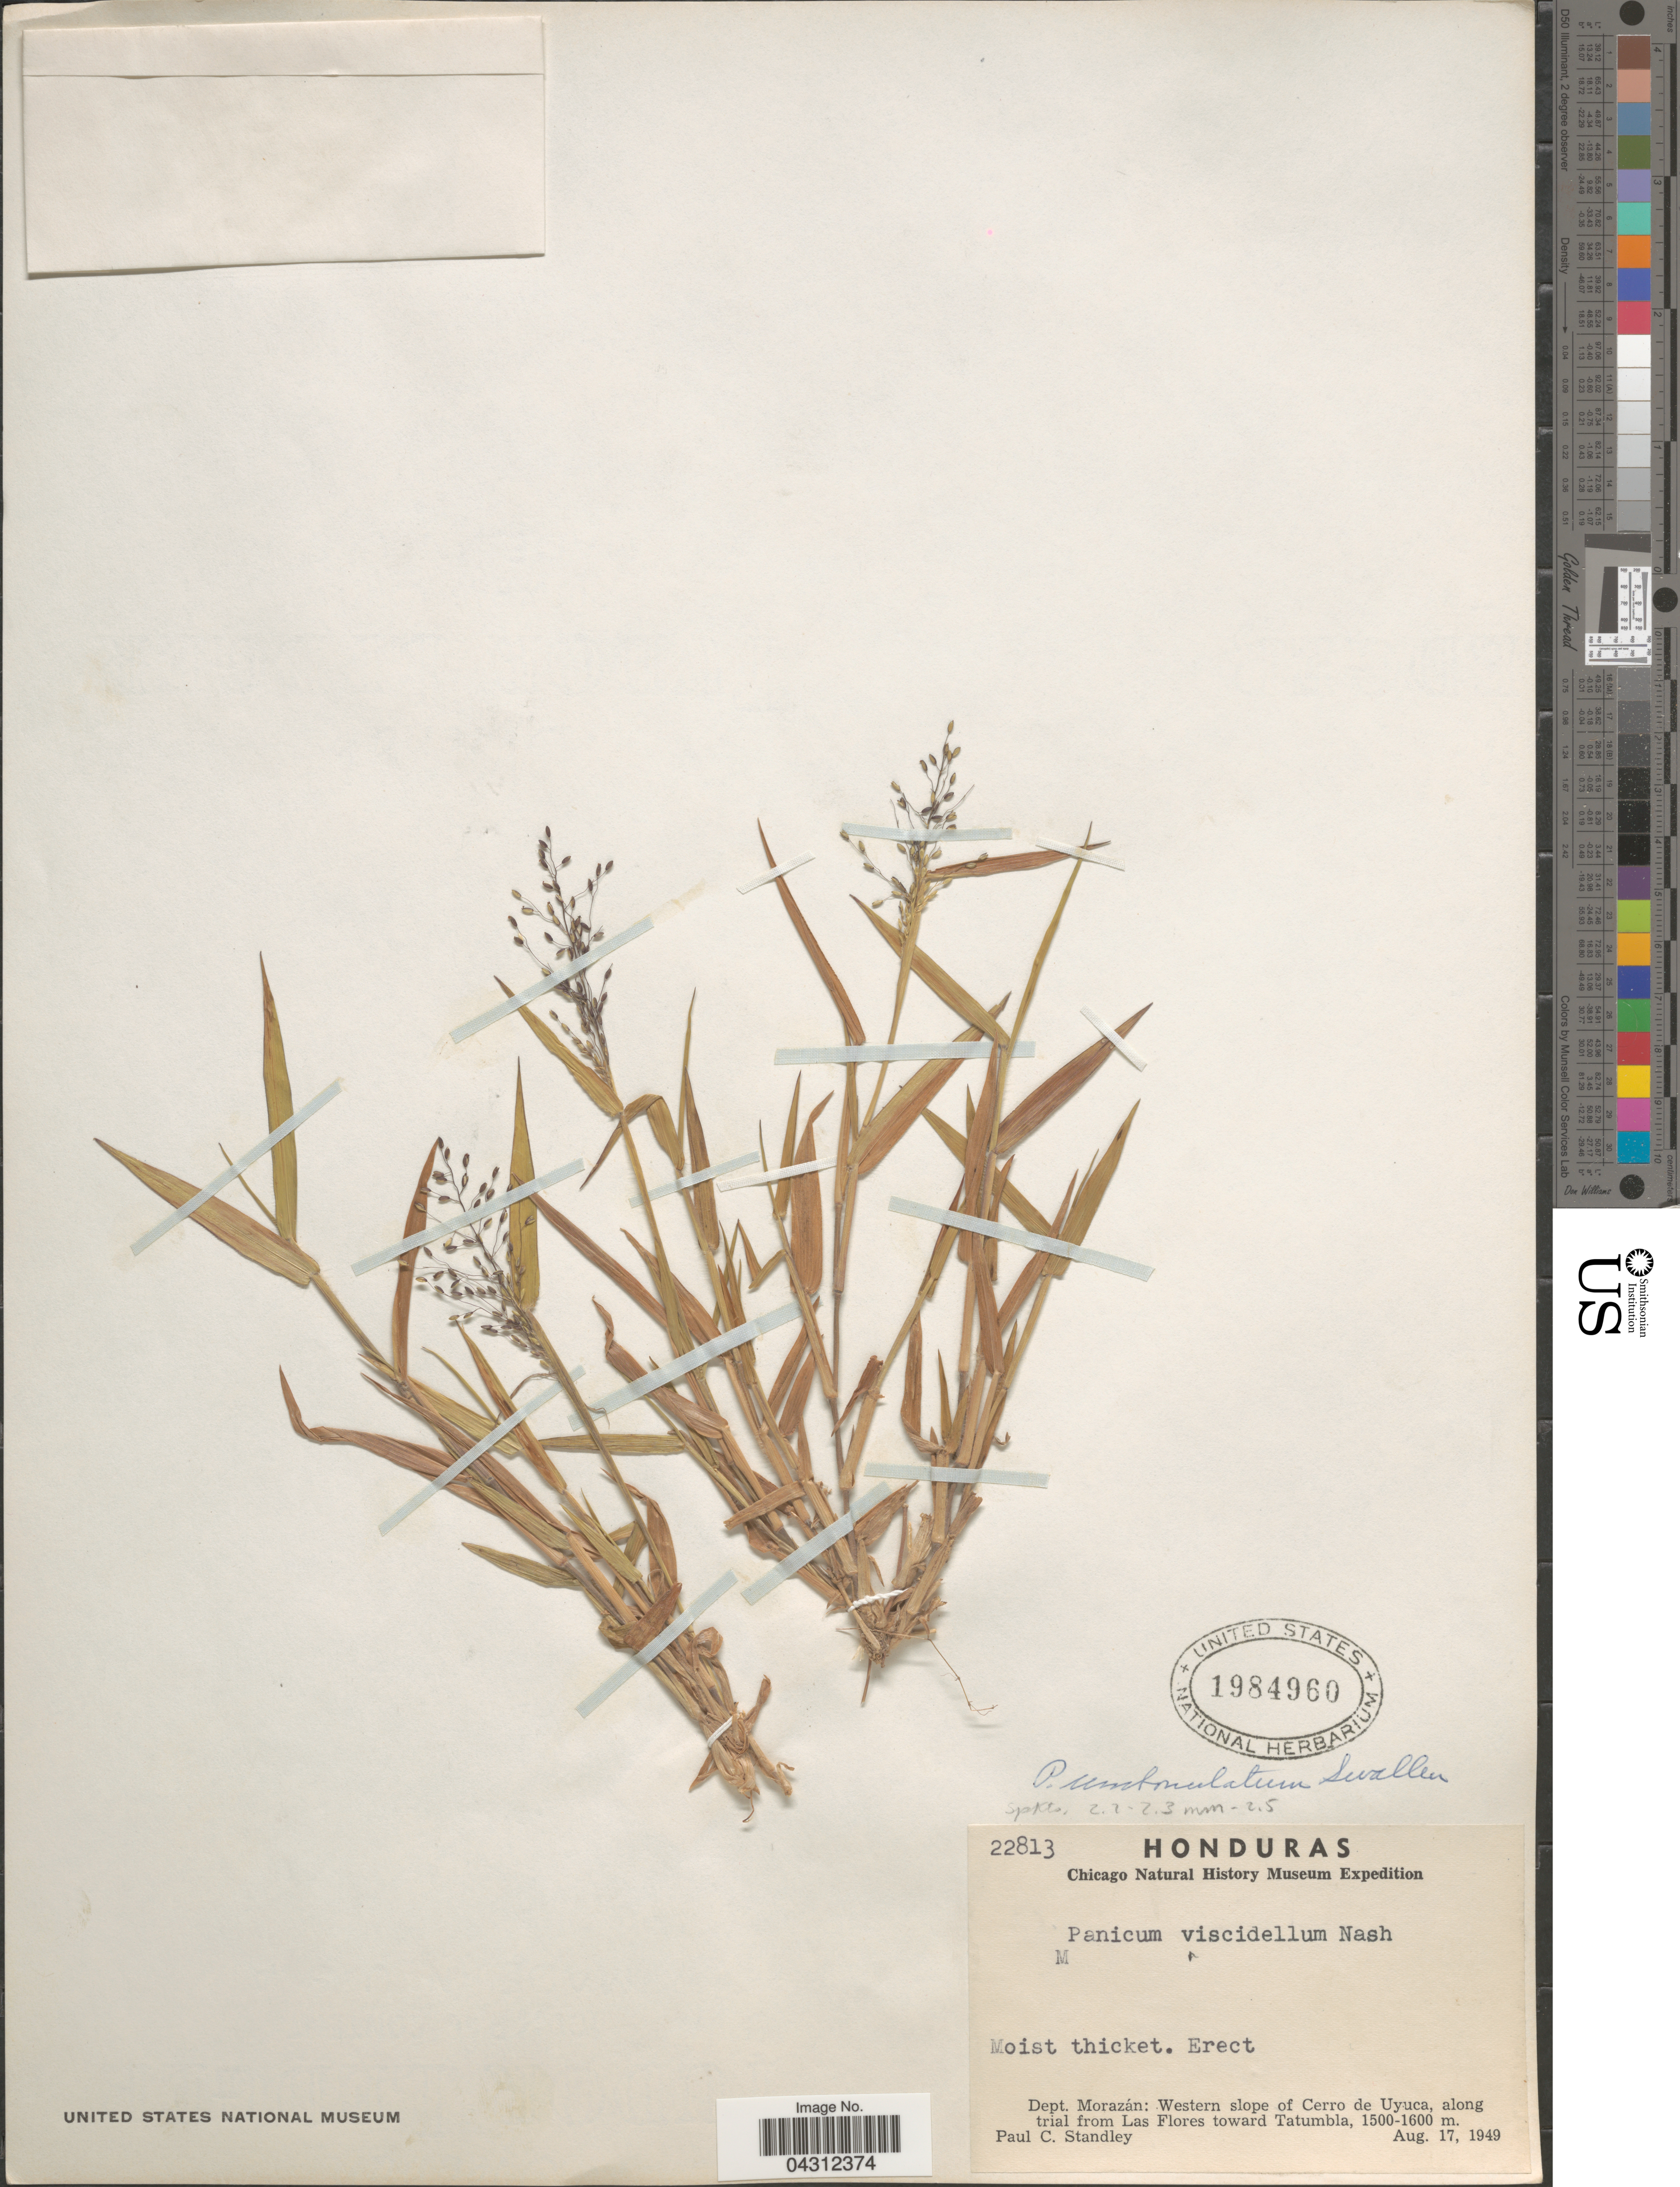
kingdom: Plantae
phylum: Tracheophyta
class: Liliopsida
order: Poales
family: Poaceae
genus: Dichanthelium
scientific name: Dichanthelium umbonulatum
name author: (Swallen) Davidse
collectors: P. C. Standley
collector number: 22813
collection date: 1949-08-17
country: Honduras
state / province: Fco. Morazán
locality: Chicago Natural History Museum Expedition. Dept. Morazán: Western slope of Cerro de Uyuca, along trail from Las Flores toward Tatumbla.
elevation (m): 1500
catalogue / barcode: US 1984960